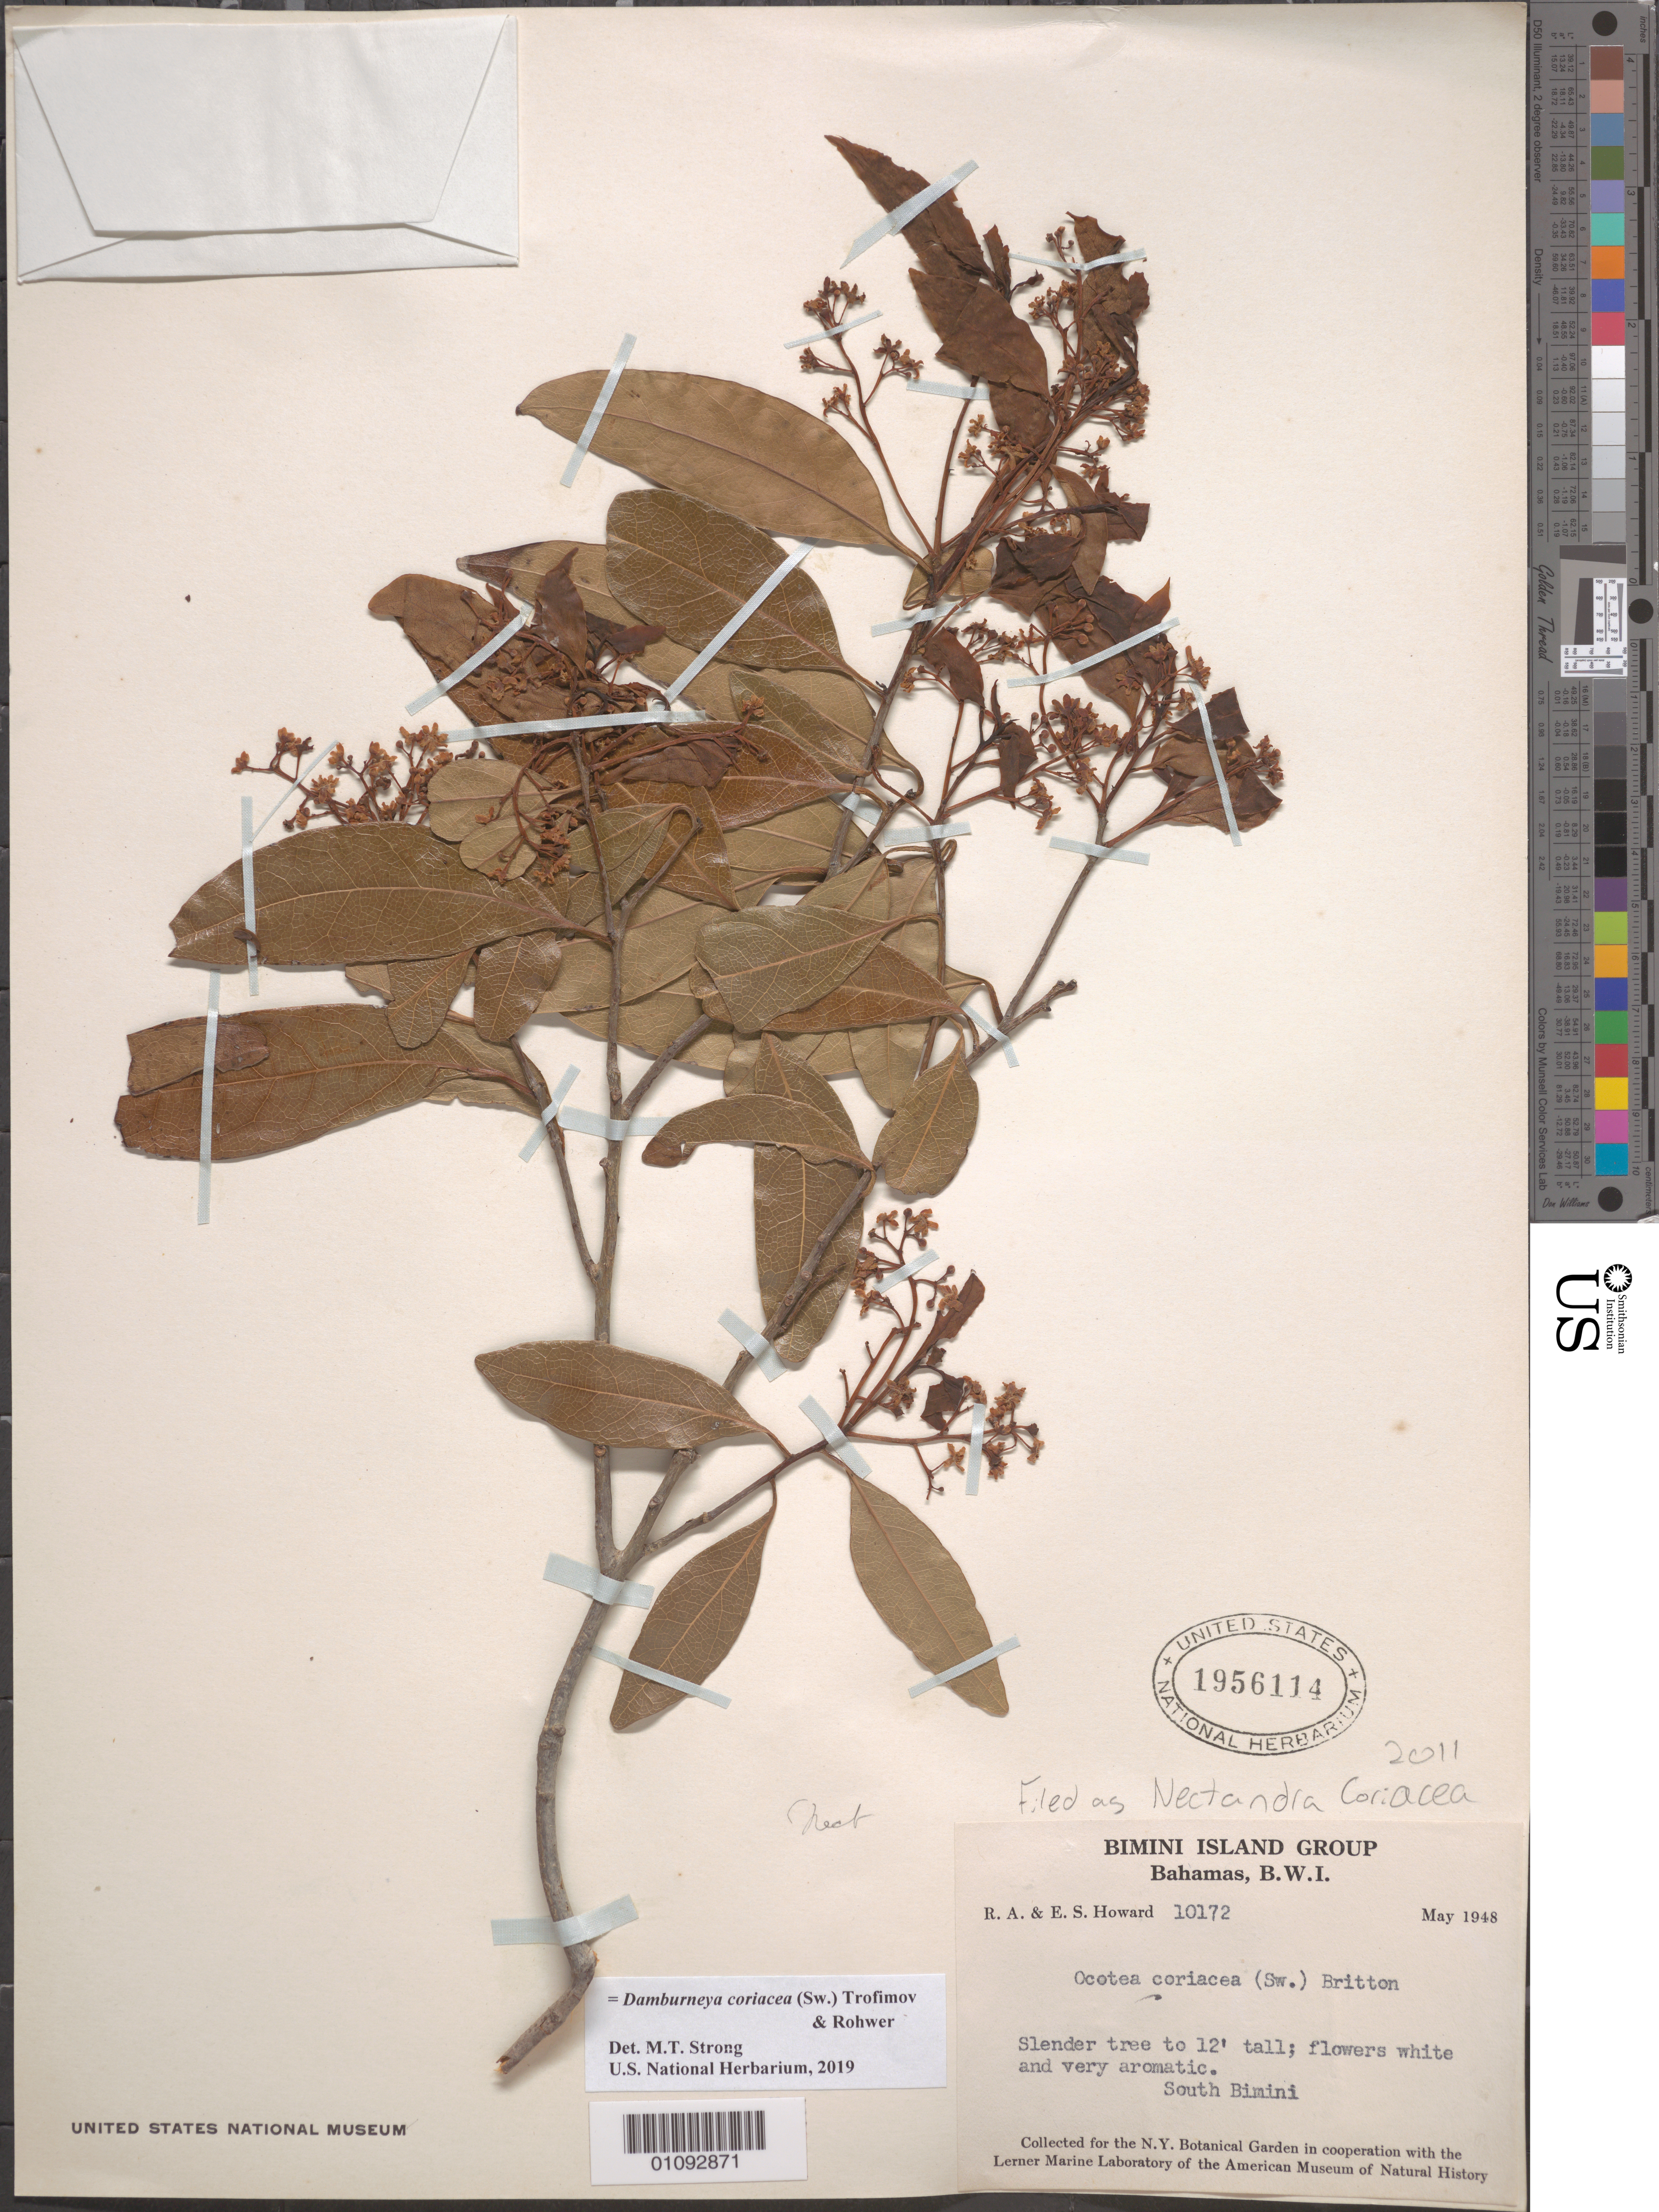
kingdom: Plantae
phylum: Tracheophyta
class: Magnoliopsida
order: Laurales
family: Lauraceae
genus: Damburneya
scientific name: Damburneya coriacea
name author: (Sw.) Trofimov & Rohwer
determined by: Strong, M. T., (US), Smithsonian Institution - National Museum of Natural History (UNITED STATES)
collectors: R. A. Howard & E. S. Howard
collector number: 10172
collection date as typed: May 1948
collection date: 1948-05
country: Bahamas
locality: S Bimini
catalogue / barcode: US 1956114